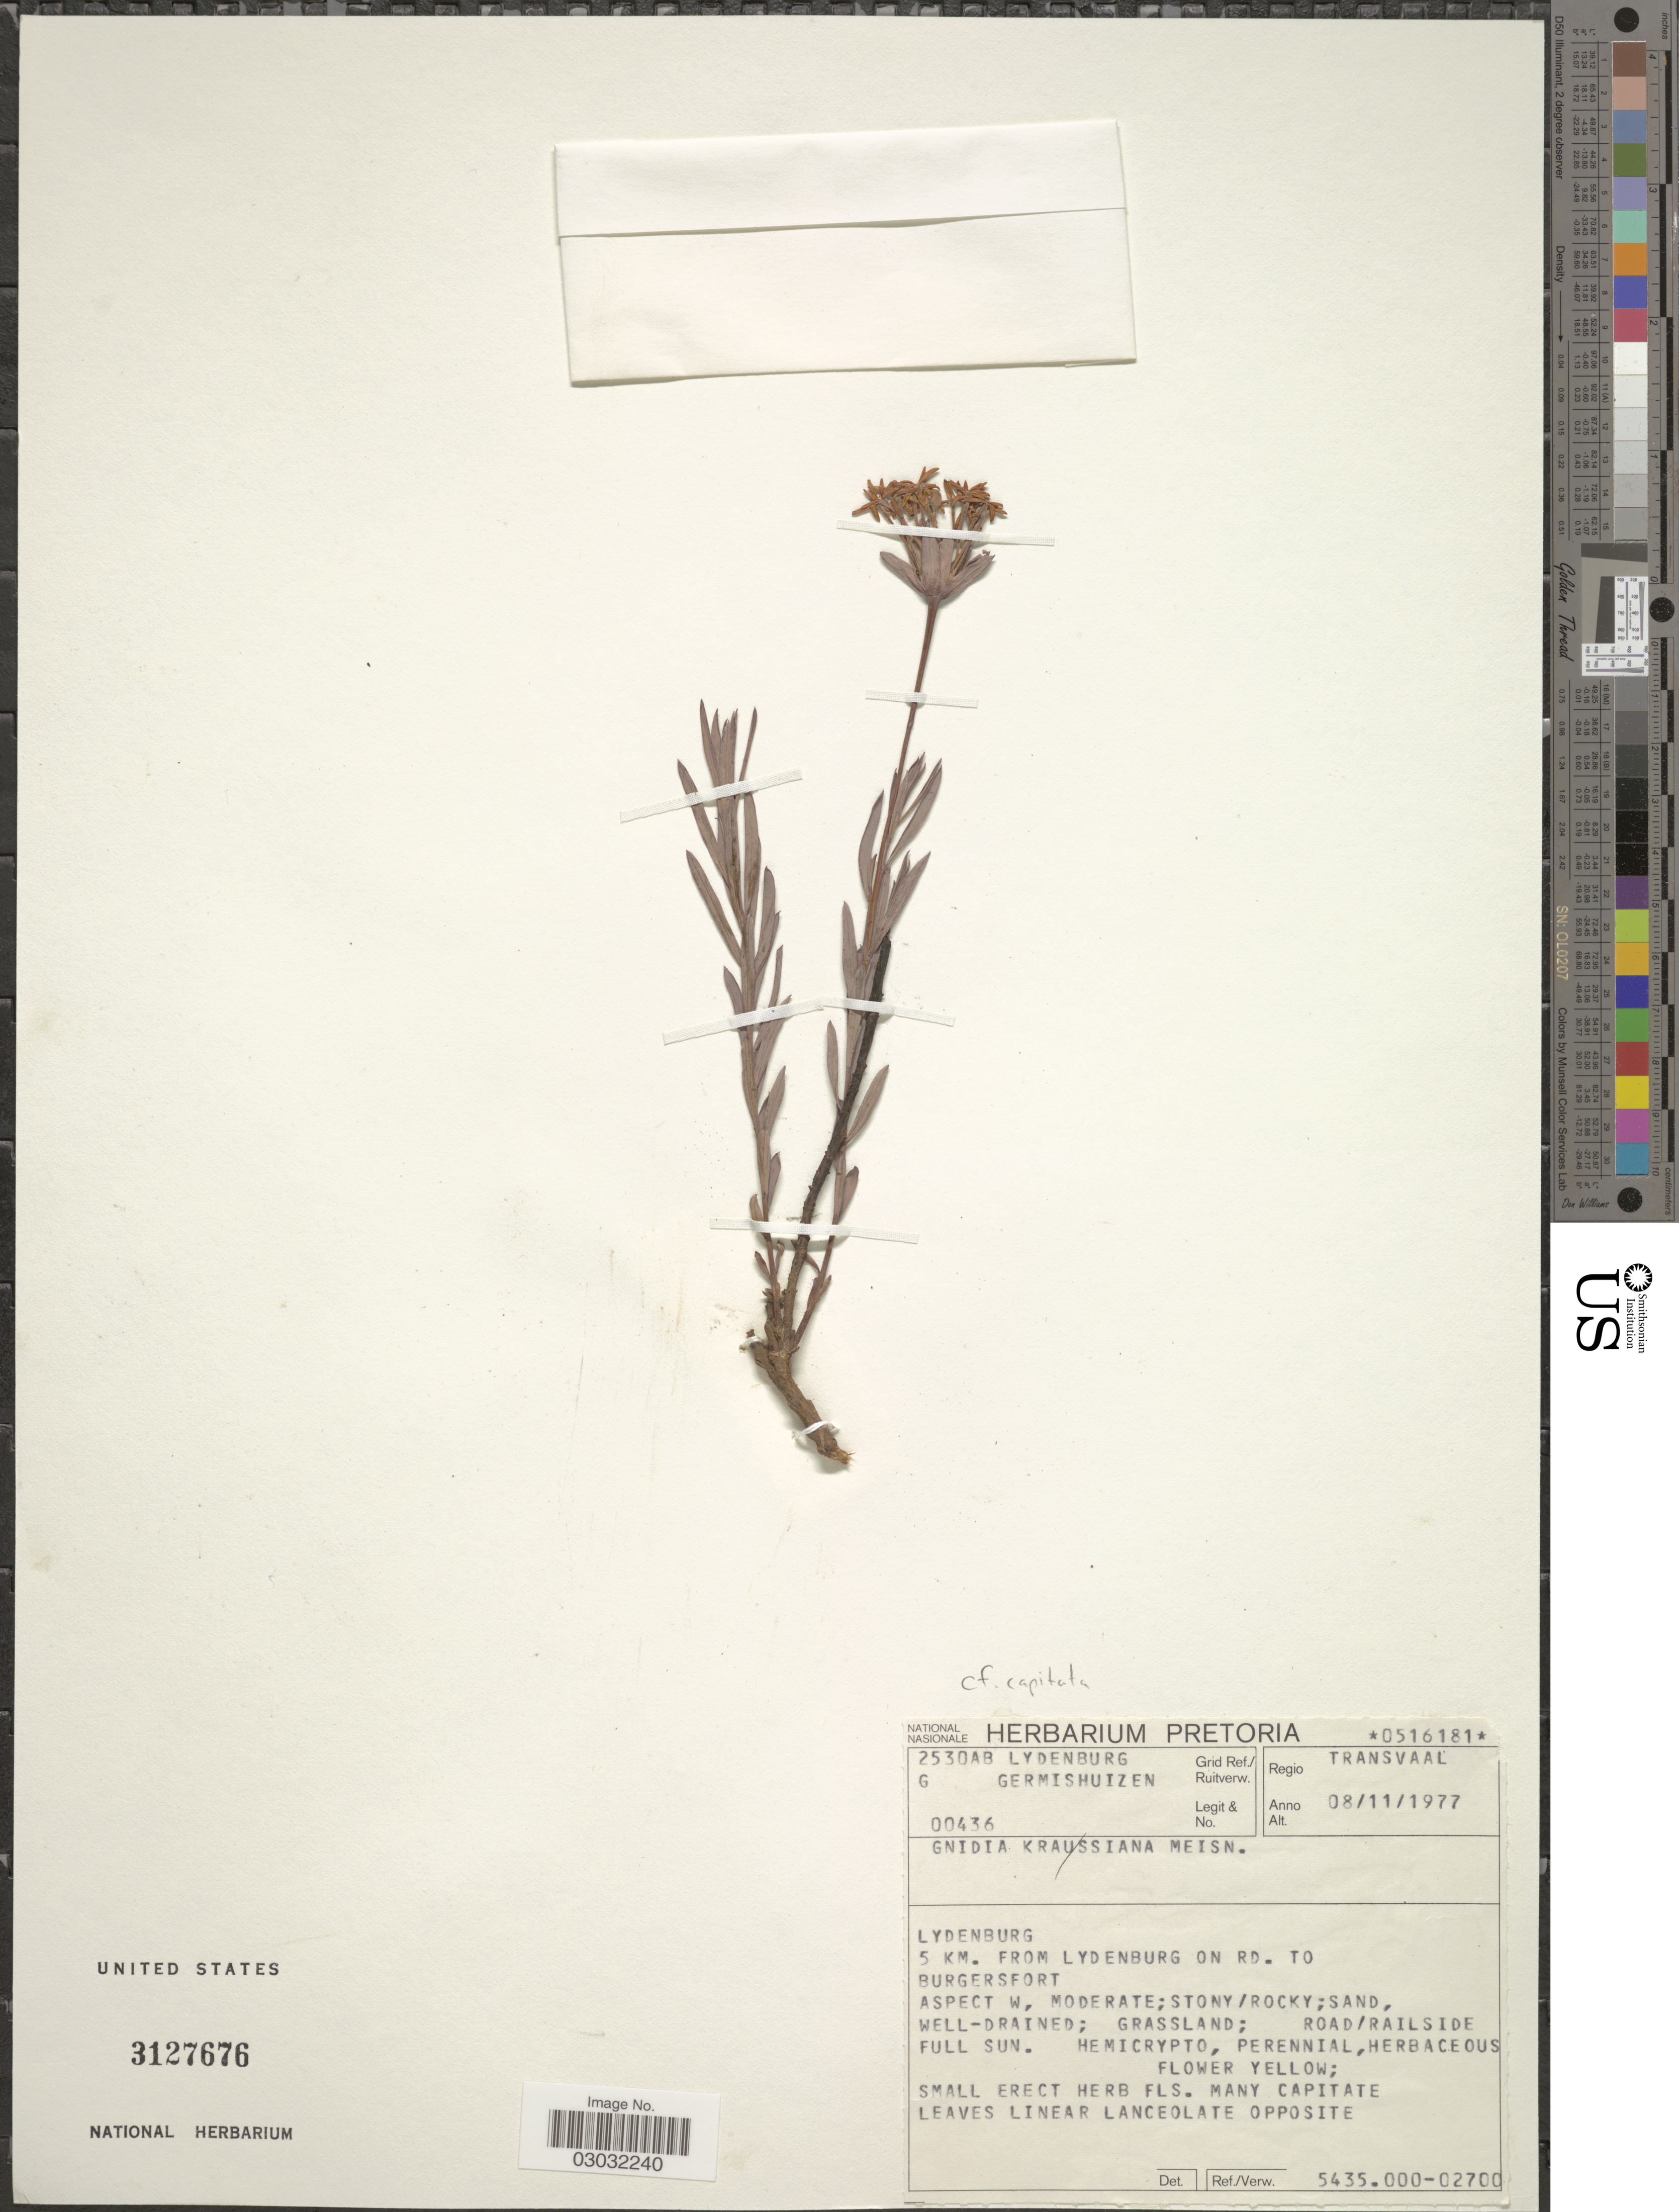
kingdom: Plantae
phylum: Tracheophyta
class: Magnoliopsida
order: Malvales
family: Thymelaeaceae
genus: Lasiosiphon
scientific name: Lasiosiphon capitatus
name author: (L. f.) Burtt Davy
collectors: G. Germishuizen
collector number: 00436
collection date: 1977-11-08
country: South Africa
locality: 2530AB Lydenburg Grid Ref./Ruitverw. Regio Transvaal. Lydenburg. 5 km. from Lydenburg on rd. to Burgersfort.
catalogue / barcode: US 3127676